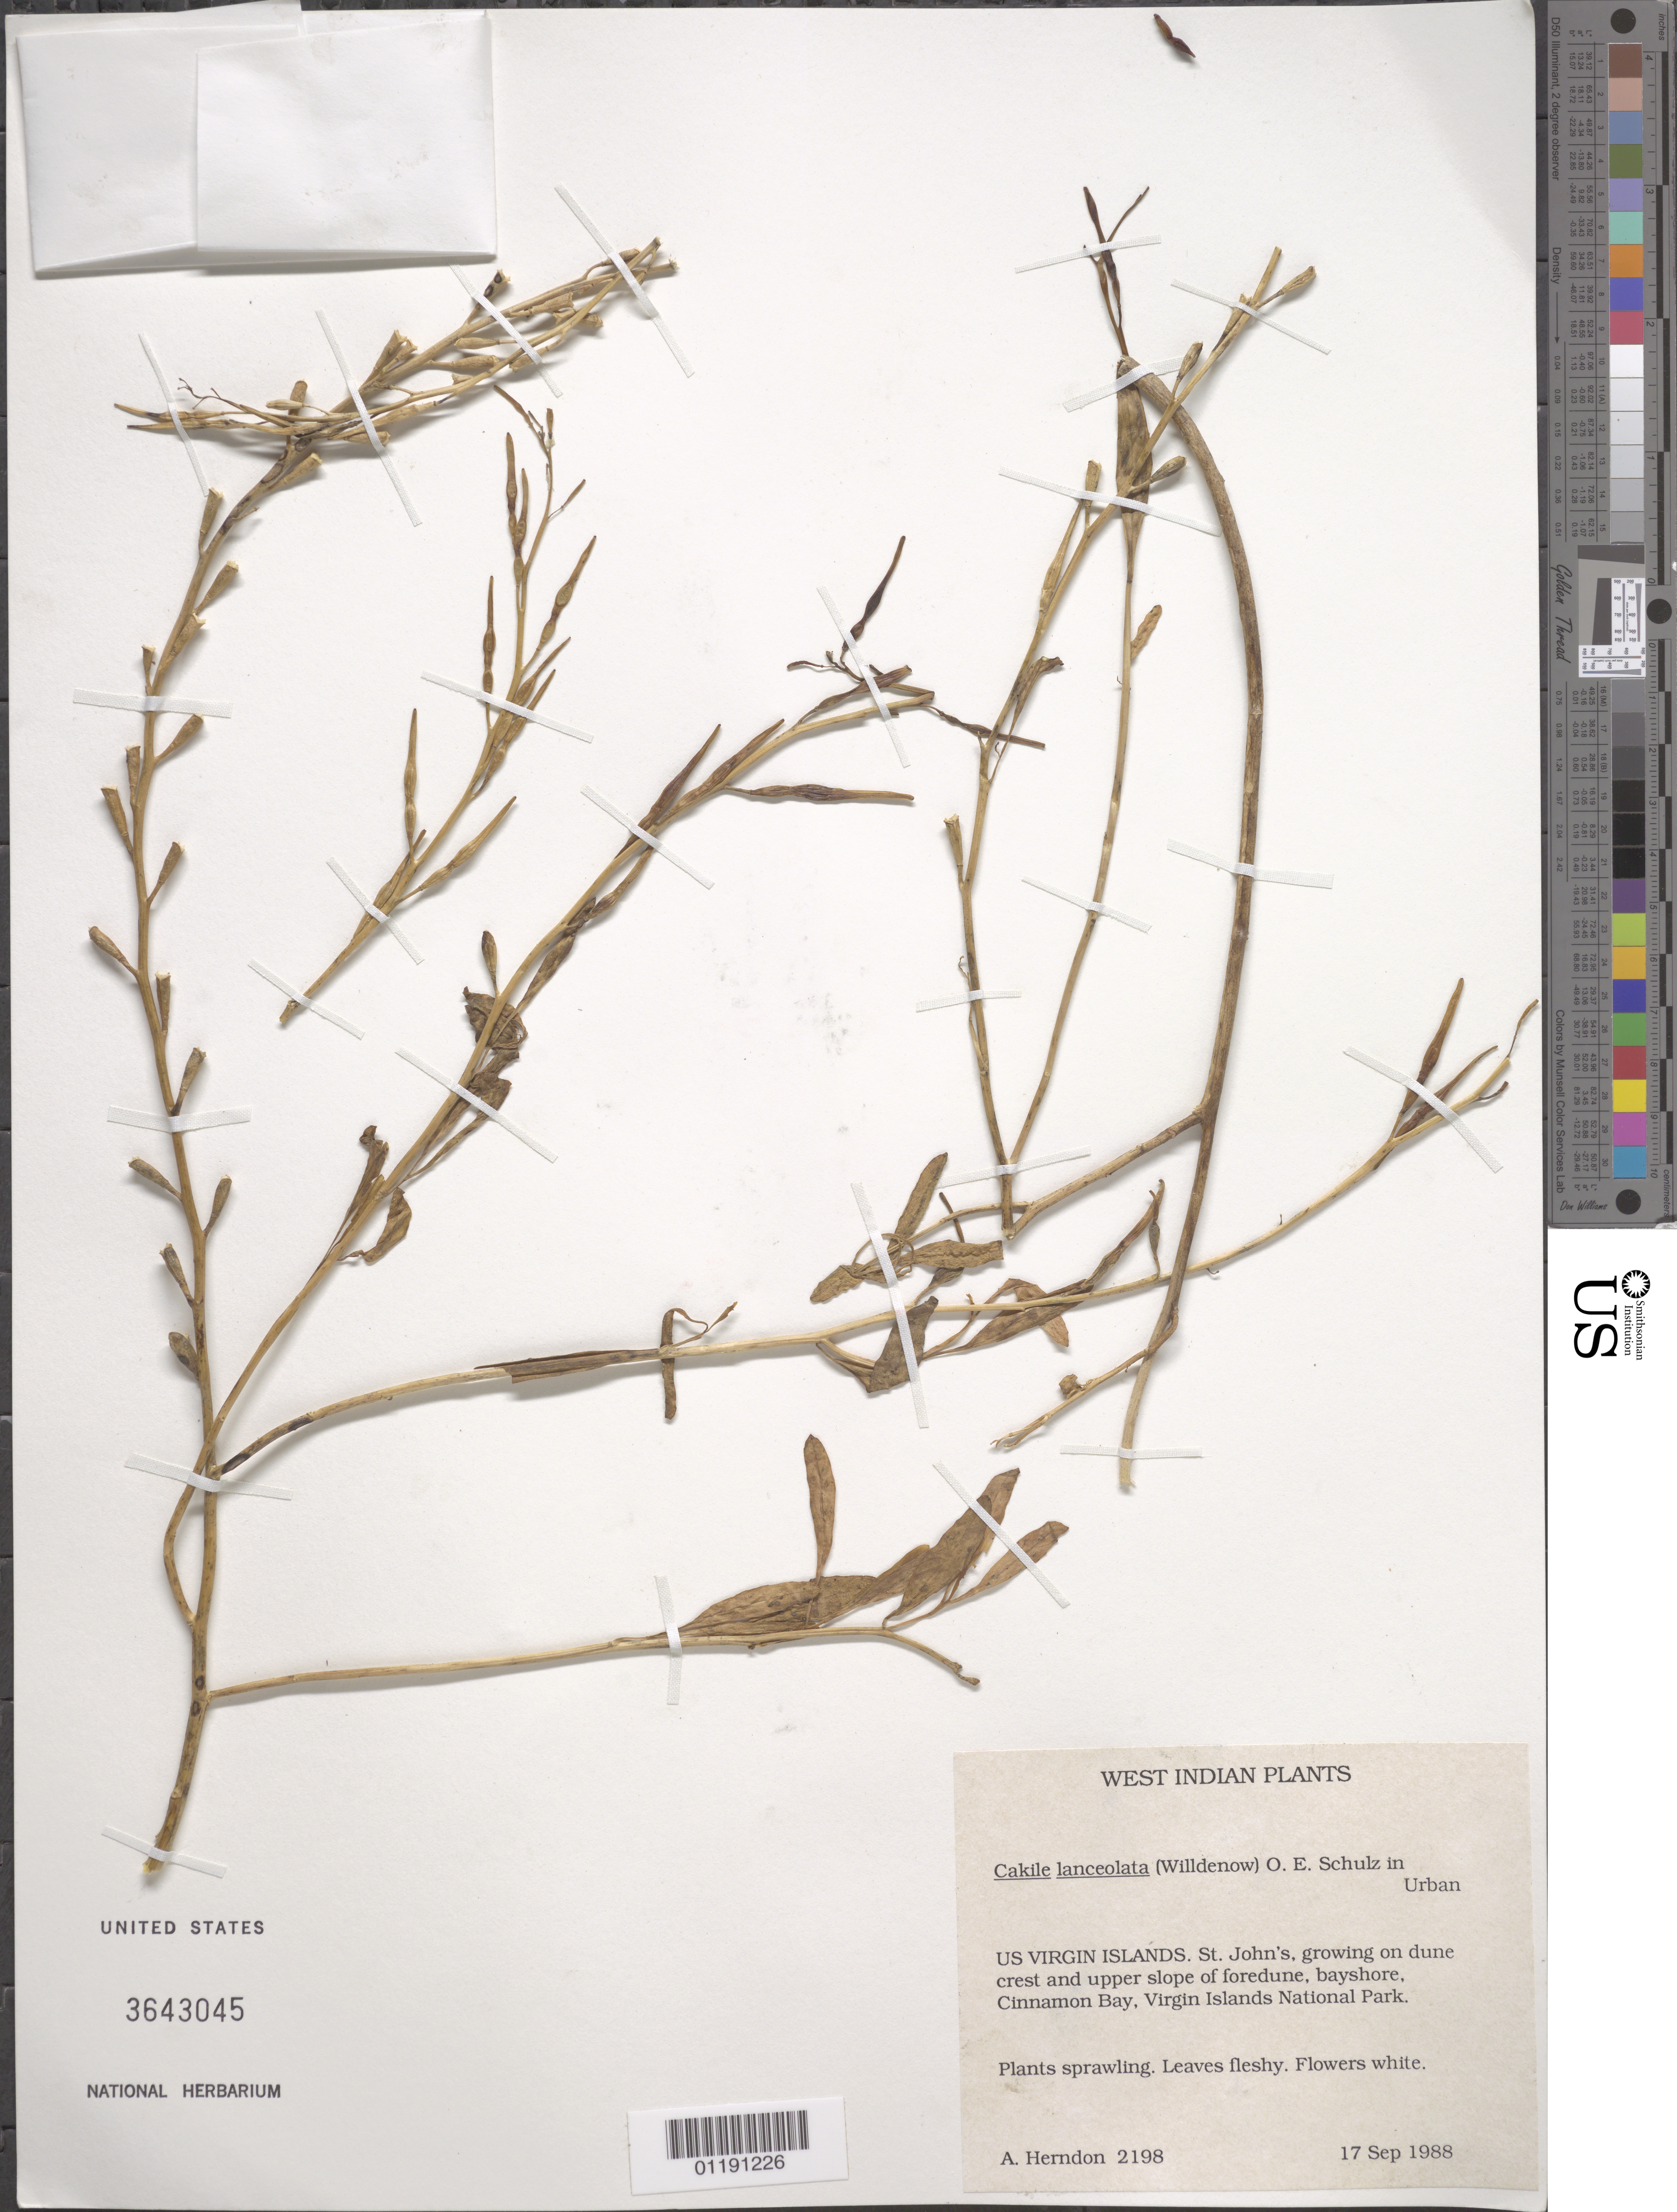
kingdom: Plantae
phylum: Tracheophyta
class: Magnoliopsida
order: Brassicales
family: Brassicaceae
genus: Cakile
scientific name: Cakile lanceolata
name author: (Willd.) O.E. Schulz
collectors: A. Herndon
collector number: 2198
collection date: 1988-09-17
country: U.S. Virgin Islands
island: St. John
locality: Bayshore, Cinnamon Bay, Virgin Islands National Park.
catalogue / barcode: US 3643045